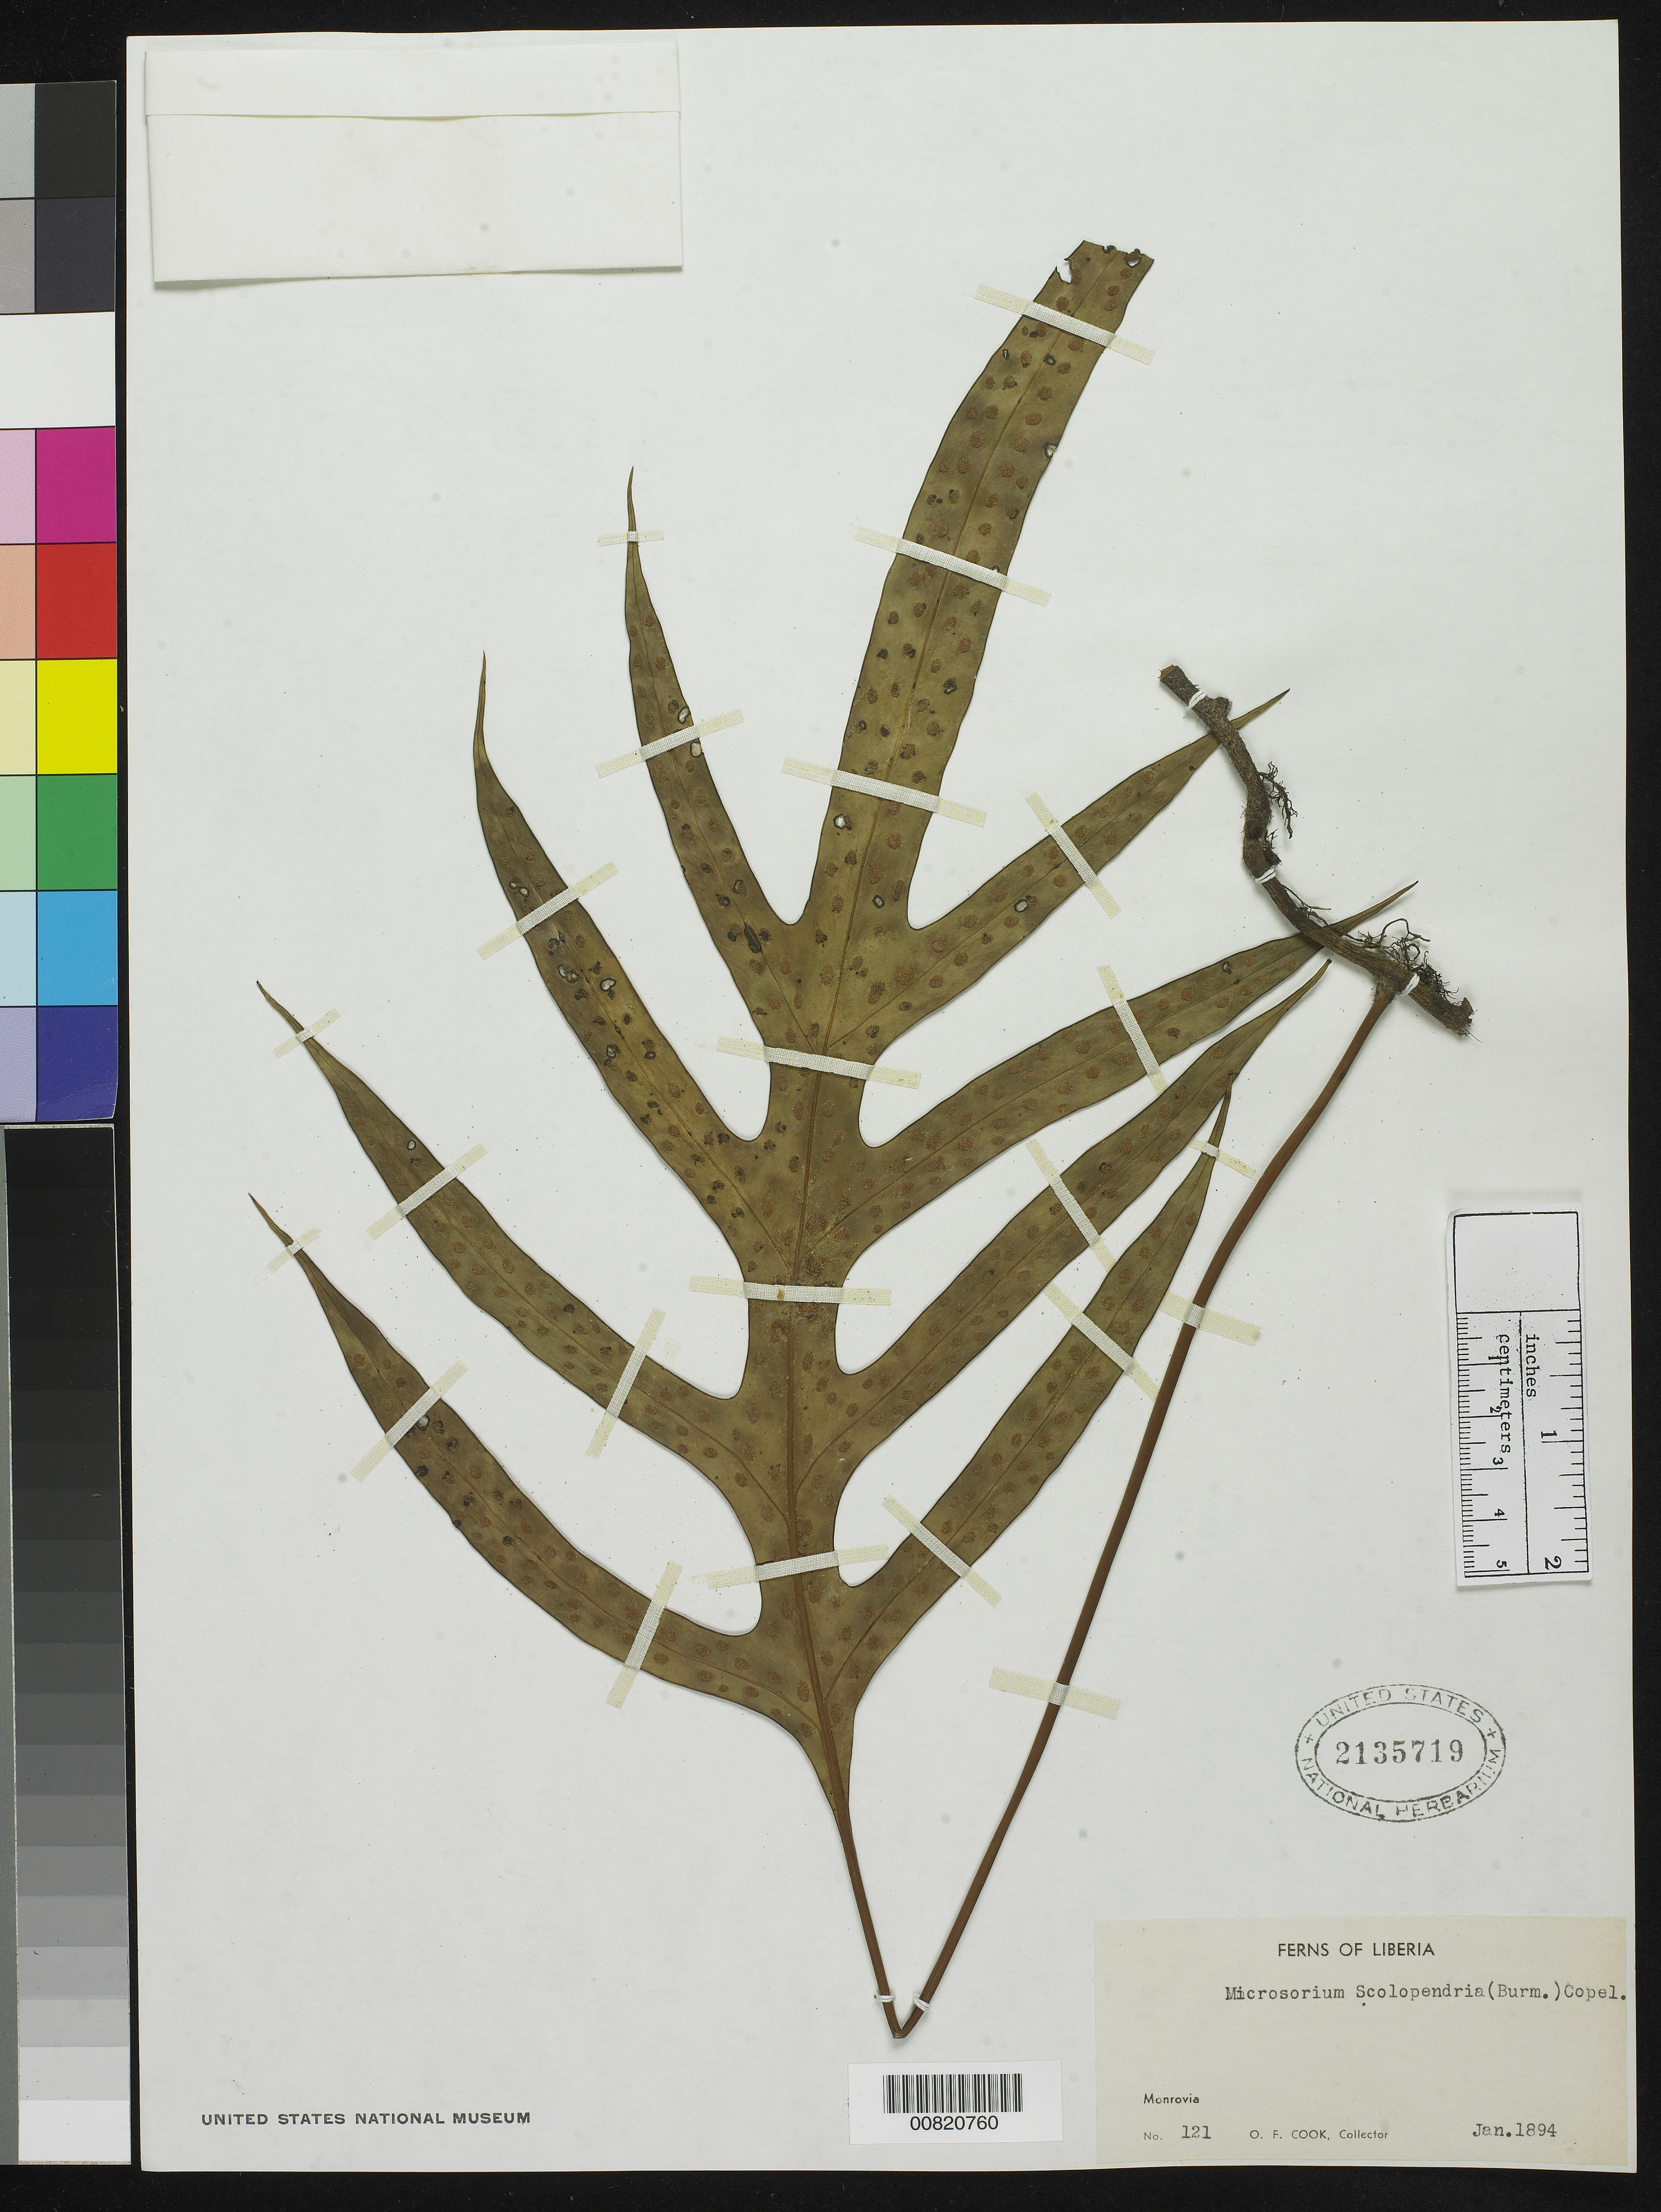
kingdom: Plantae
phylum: Tracheophyta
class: Polypodiopsida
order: Polypodiales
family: Polypodiaceae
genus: Polypodium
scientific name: Polypodium scolopendria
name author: Burm. f.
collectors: O. F. Cook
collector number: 121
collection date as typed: Jan 1894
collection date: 1894-01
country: Liberia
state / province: Montserrado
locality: Monrovia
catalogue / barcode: US 2135719